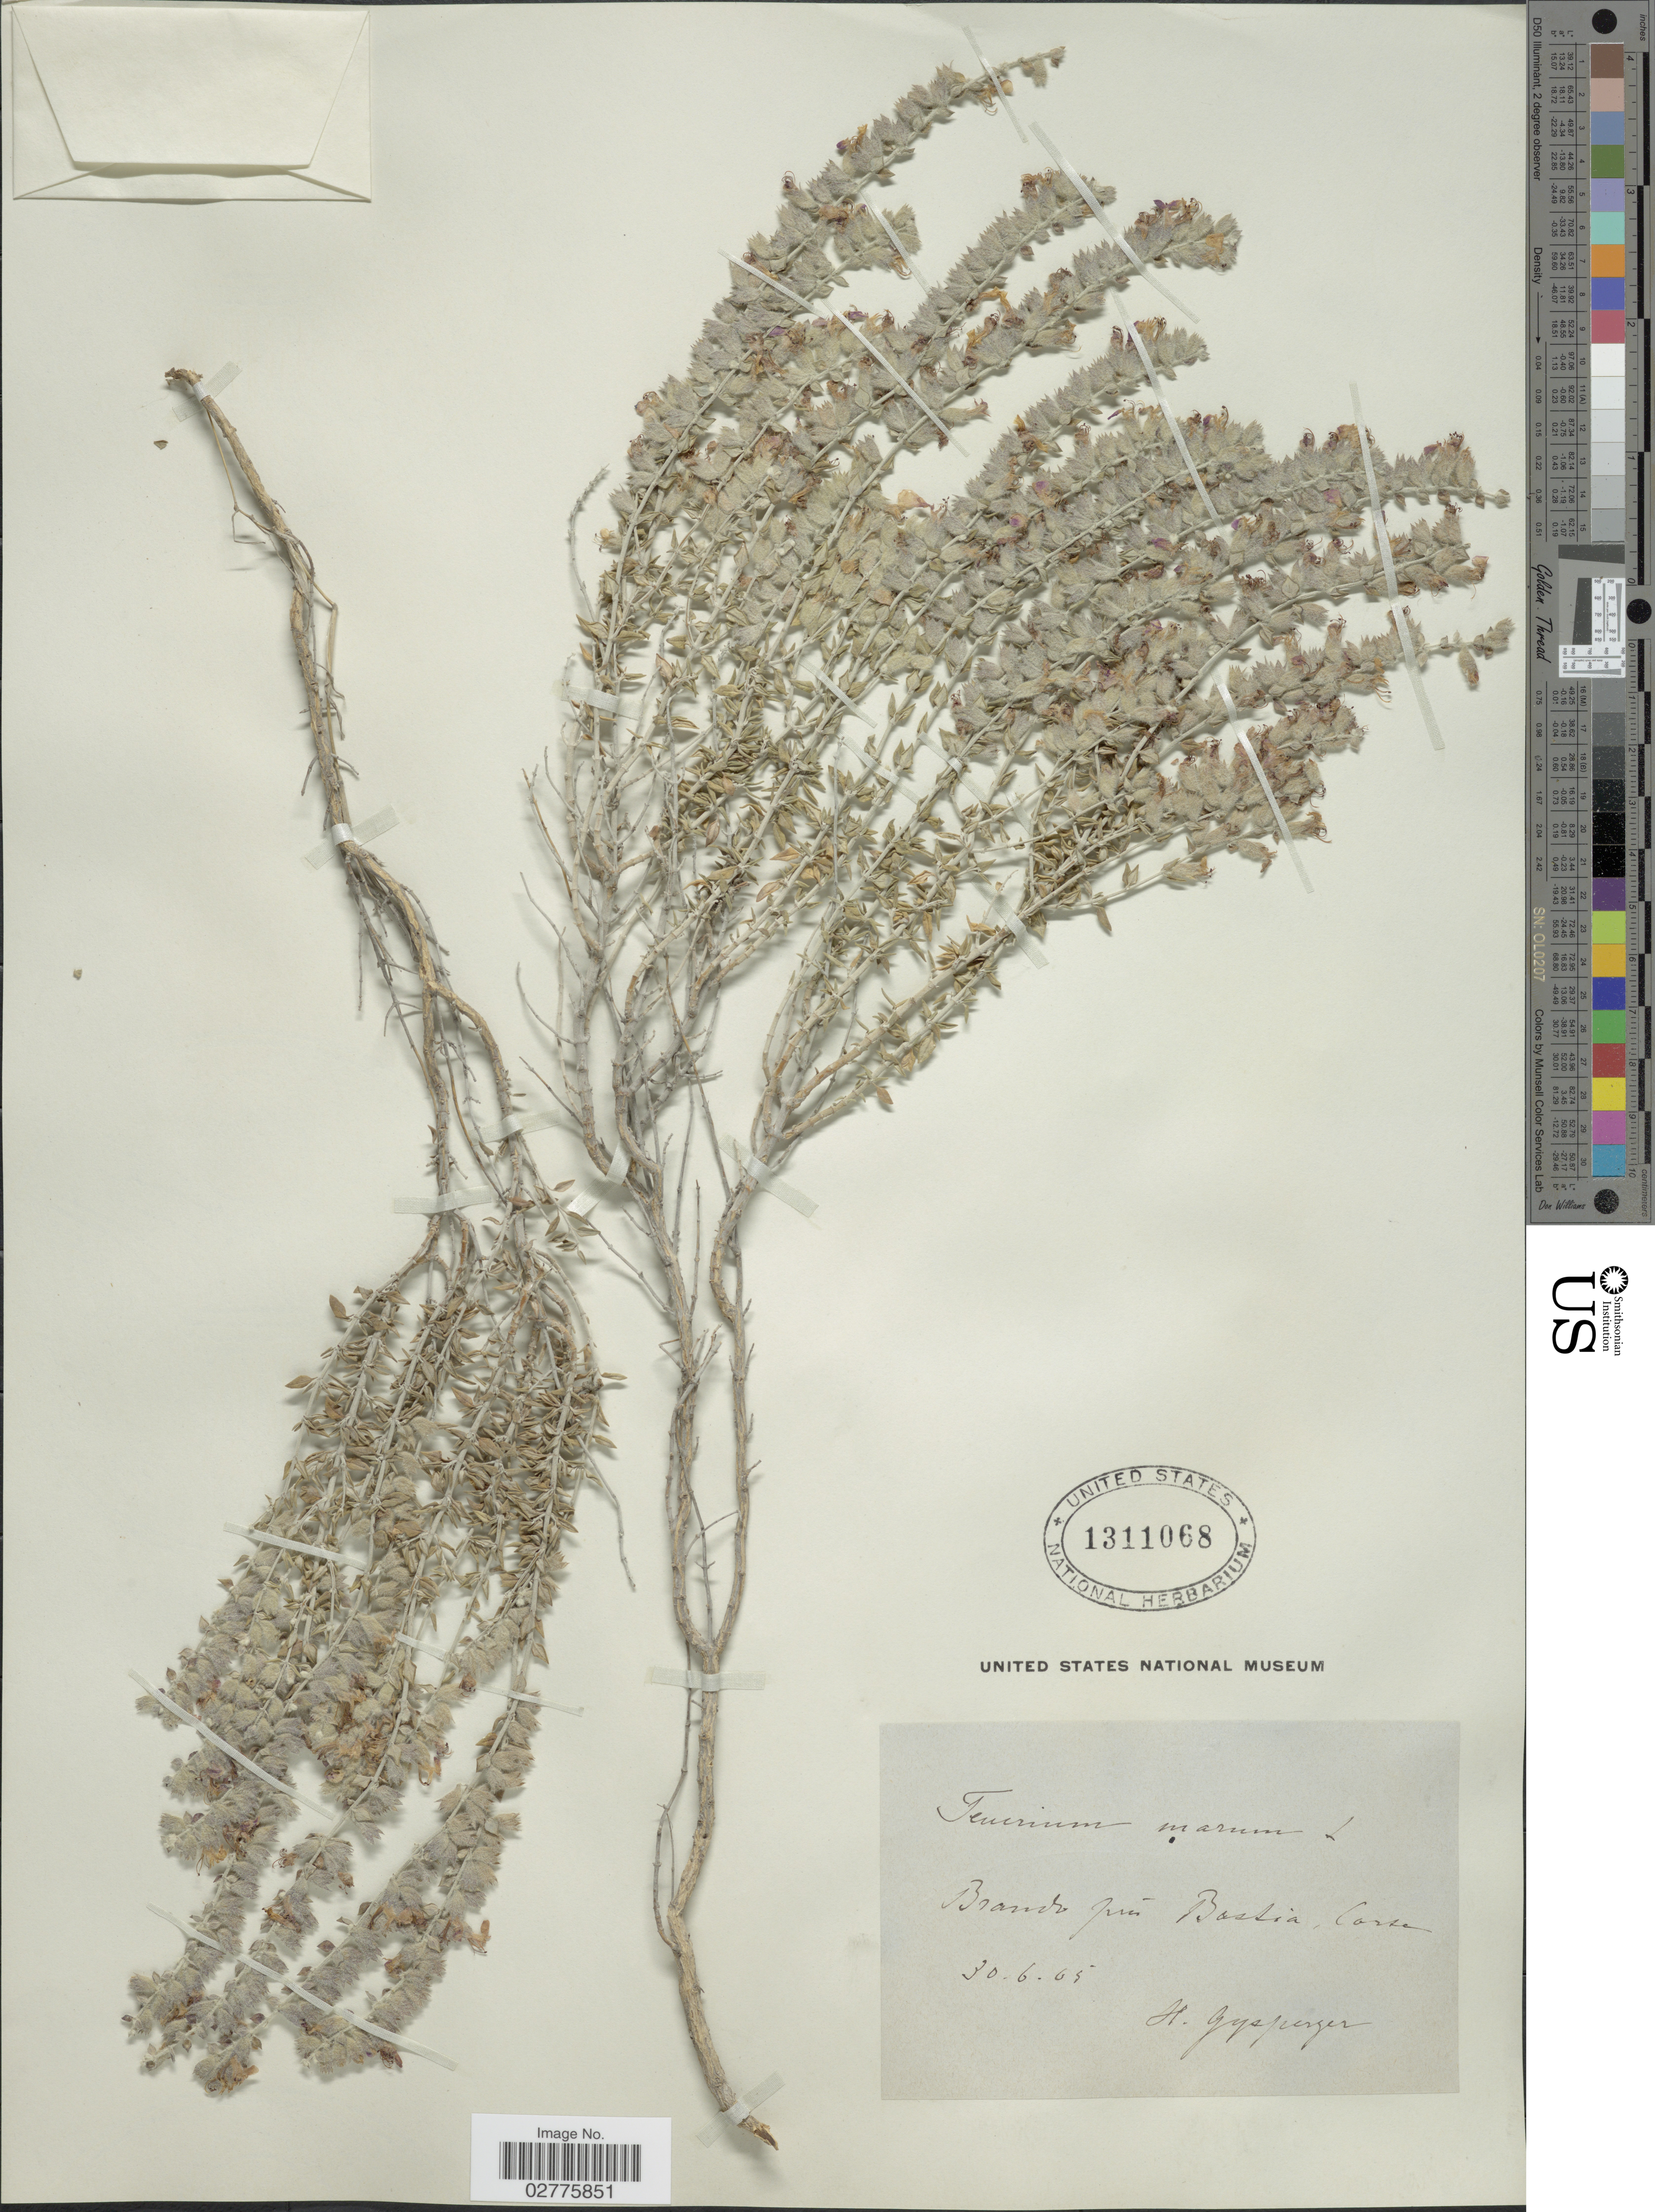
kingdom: Plantae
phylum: Tracheophyta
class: Magnoliopsida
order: Lamiales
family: Lamiaceae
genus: Teucrium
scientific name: Teucrium marum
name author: L.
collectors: H. Gysperger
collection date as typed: Transcribed d/m/y: 30/6/65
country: France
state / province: Corsica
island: Corse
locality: Brand prés Bastia Corse.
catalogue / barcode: US 1311068